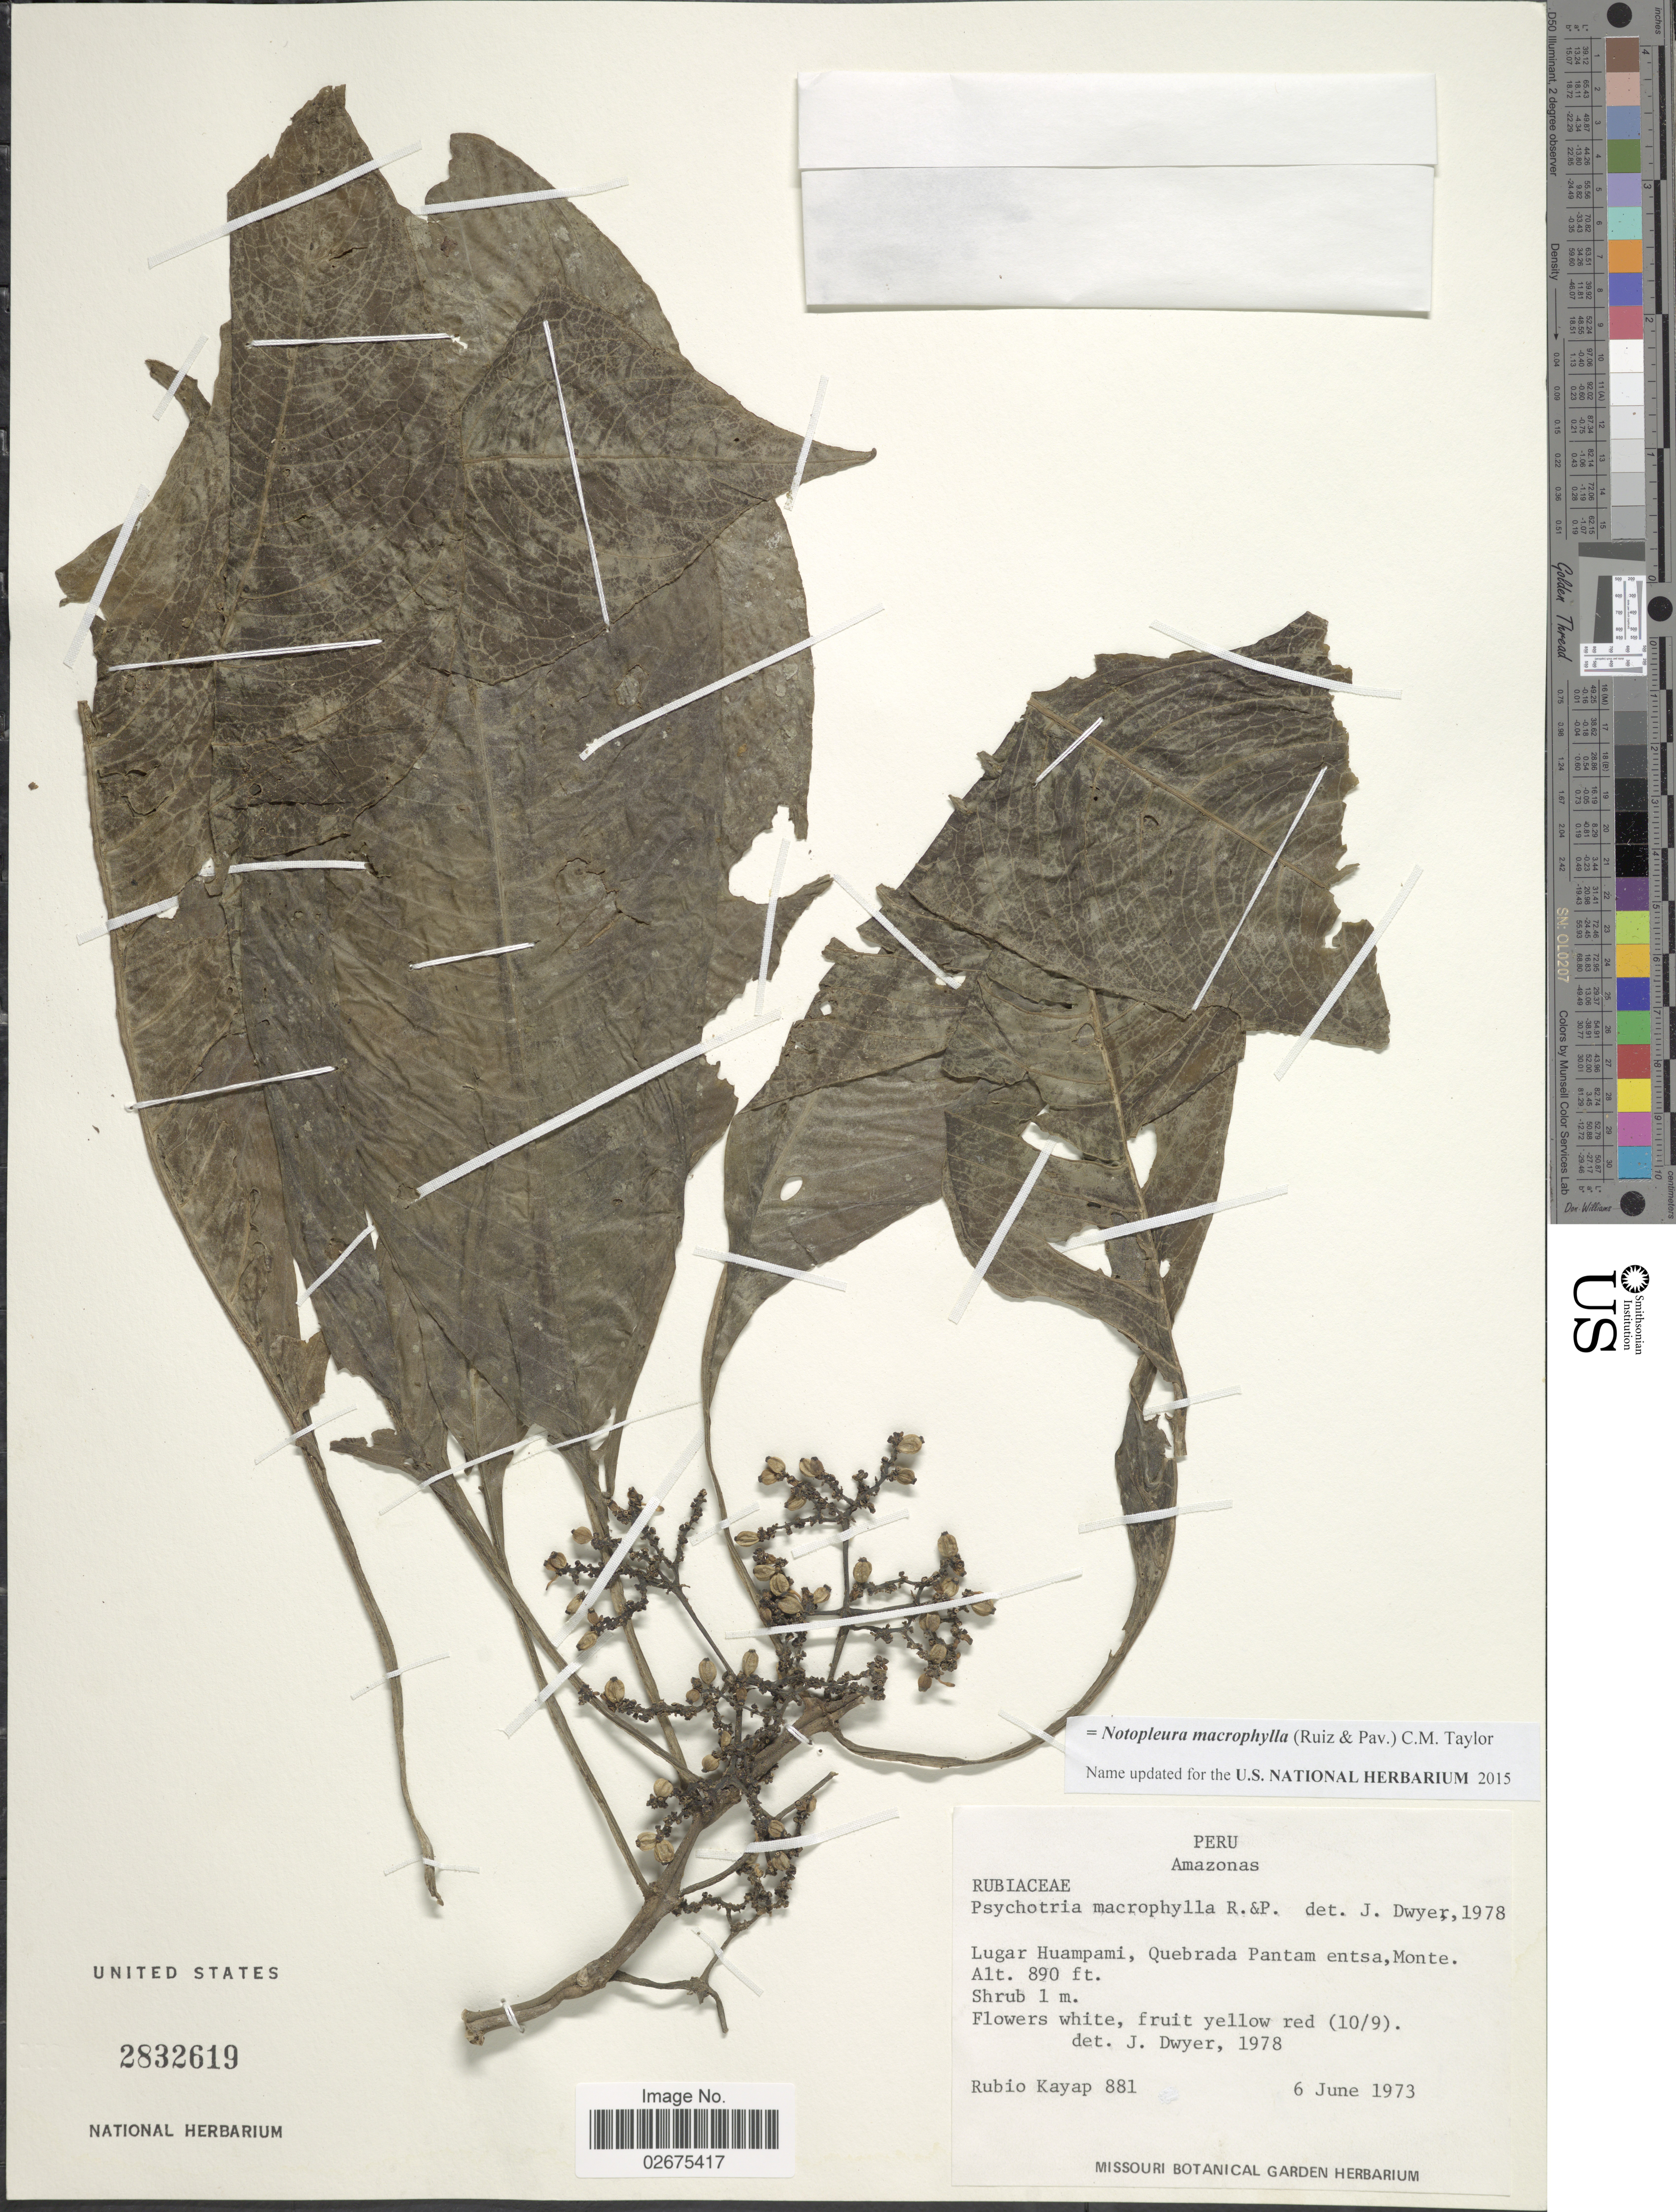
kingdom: Plantae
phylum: Tracheophyta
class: Magnoliopsida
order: Gentianales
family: Rubiaceae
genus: Notopleura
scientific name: Notopleura macrophylla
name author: (Ruiz & Pav.) C.M. Taylor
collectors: R. Kayap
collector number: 881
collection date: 1973-06-06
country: Peru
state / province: Amazonas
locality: Lugar Huampami, Quebrada Pantam entsa,Monte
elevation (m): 271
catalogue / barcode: US 2832619